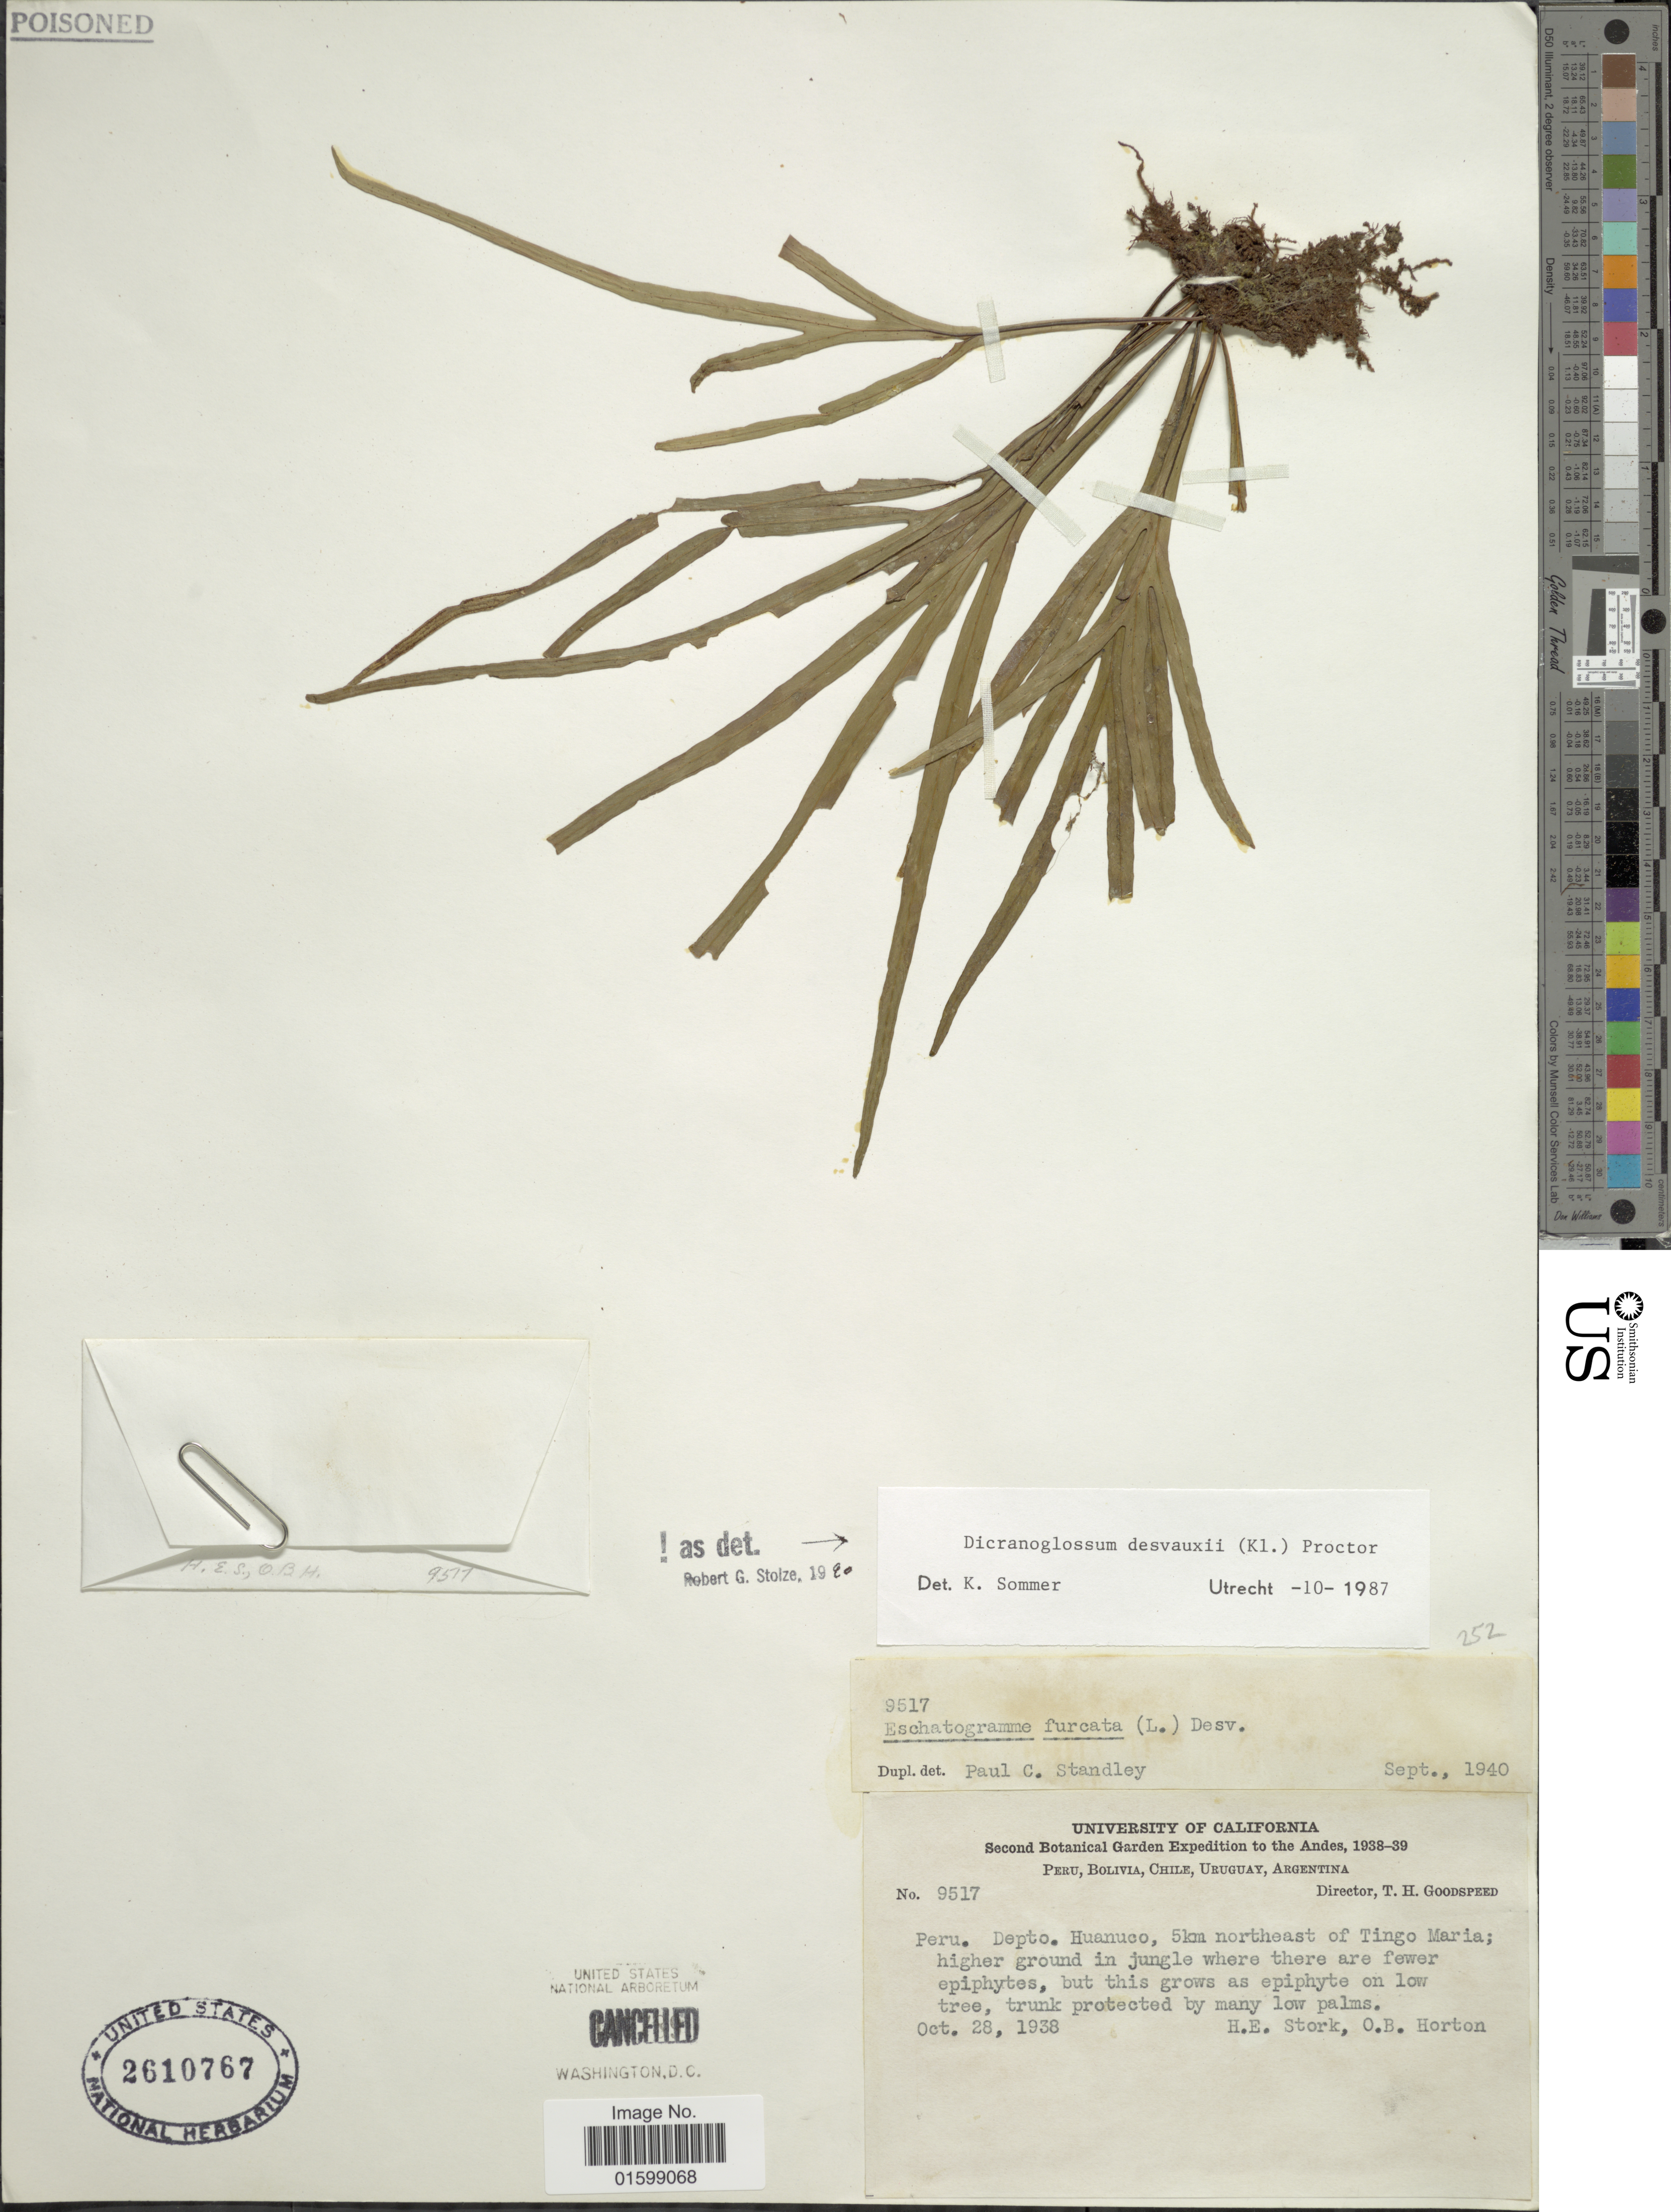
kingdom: Plantae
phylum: Tracheophyta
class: Polypodiopsida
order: Polypodiales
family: Polypodiaceae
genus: Pleopeltis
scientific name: Pleopeltis desvauxii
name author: (Klotzsch) Salino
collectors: H. E. Stork & O. B. Horton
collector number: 9517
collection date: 1938-10-28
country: Peru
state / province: Huánuco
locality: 5 km northeast of Tingo Maria; higher ground in jungle where there are fewer epiphytes, but this grows as epiphyte on low tree, trunk prtoected by many low palms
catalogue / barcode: US 2610767